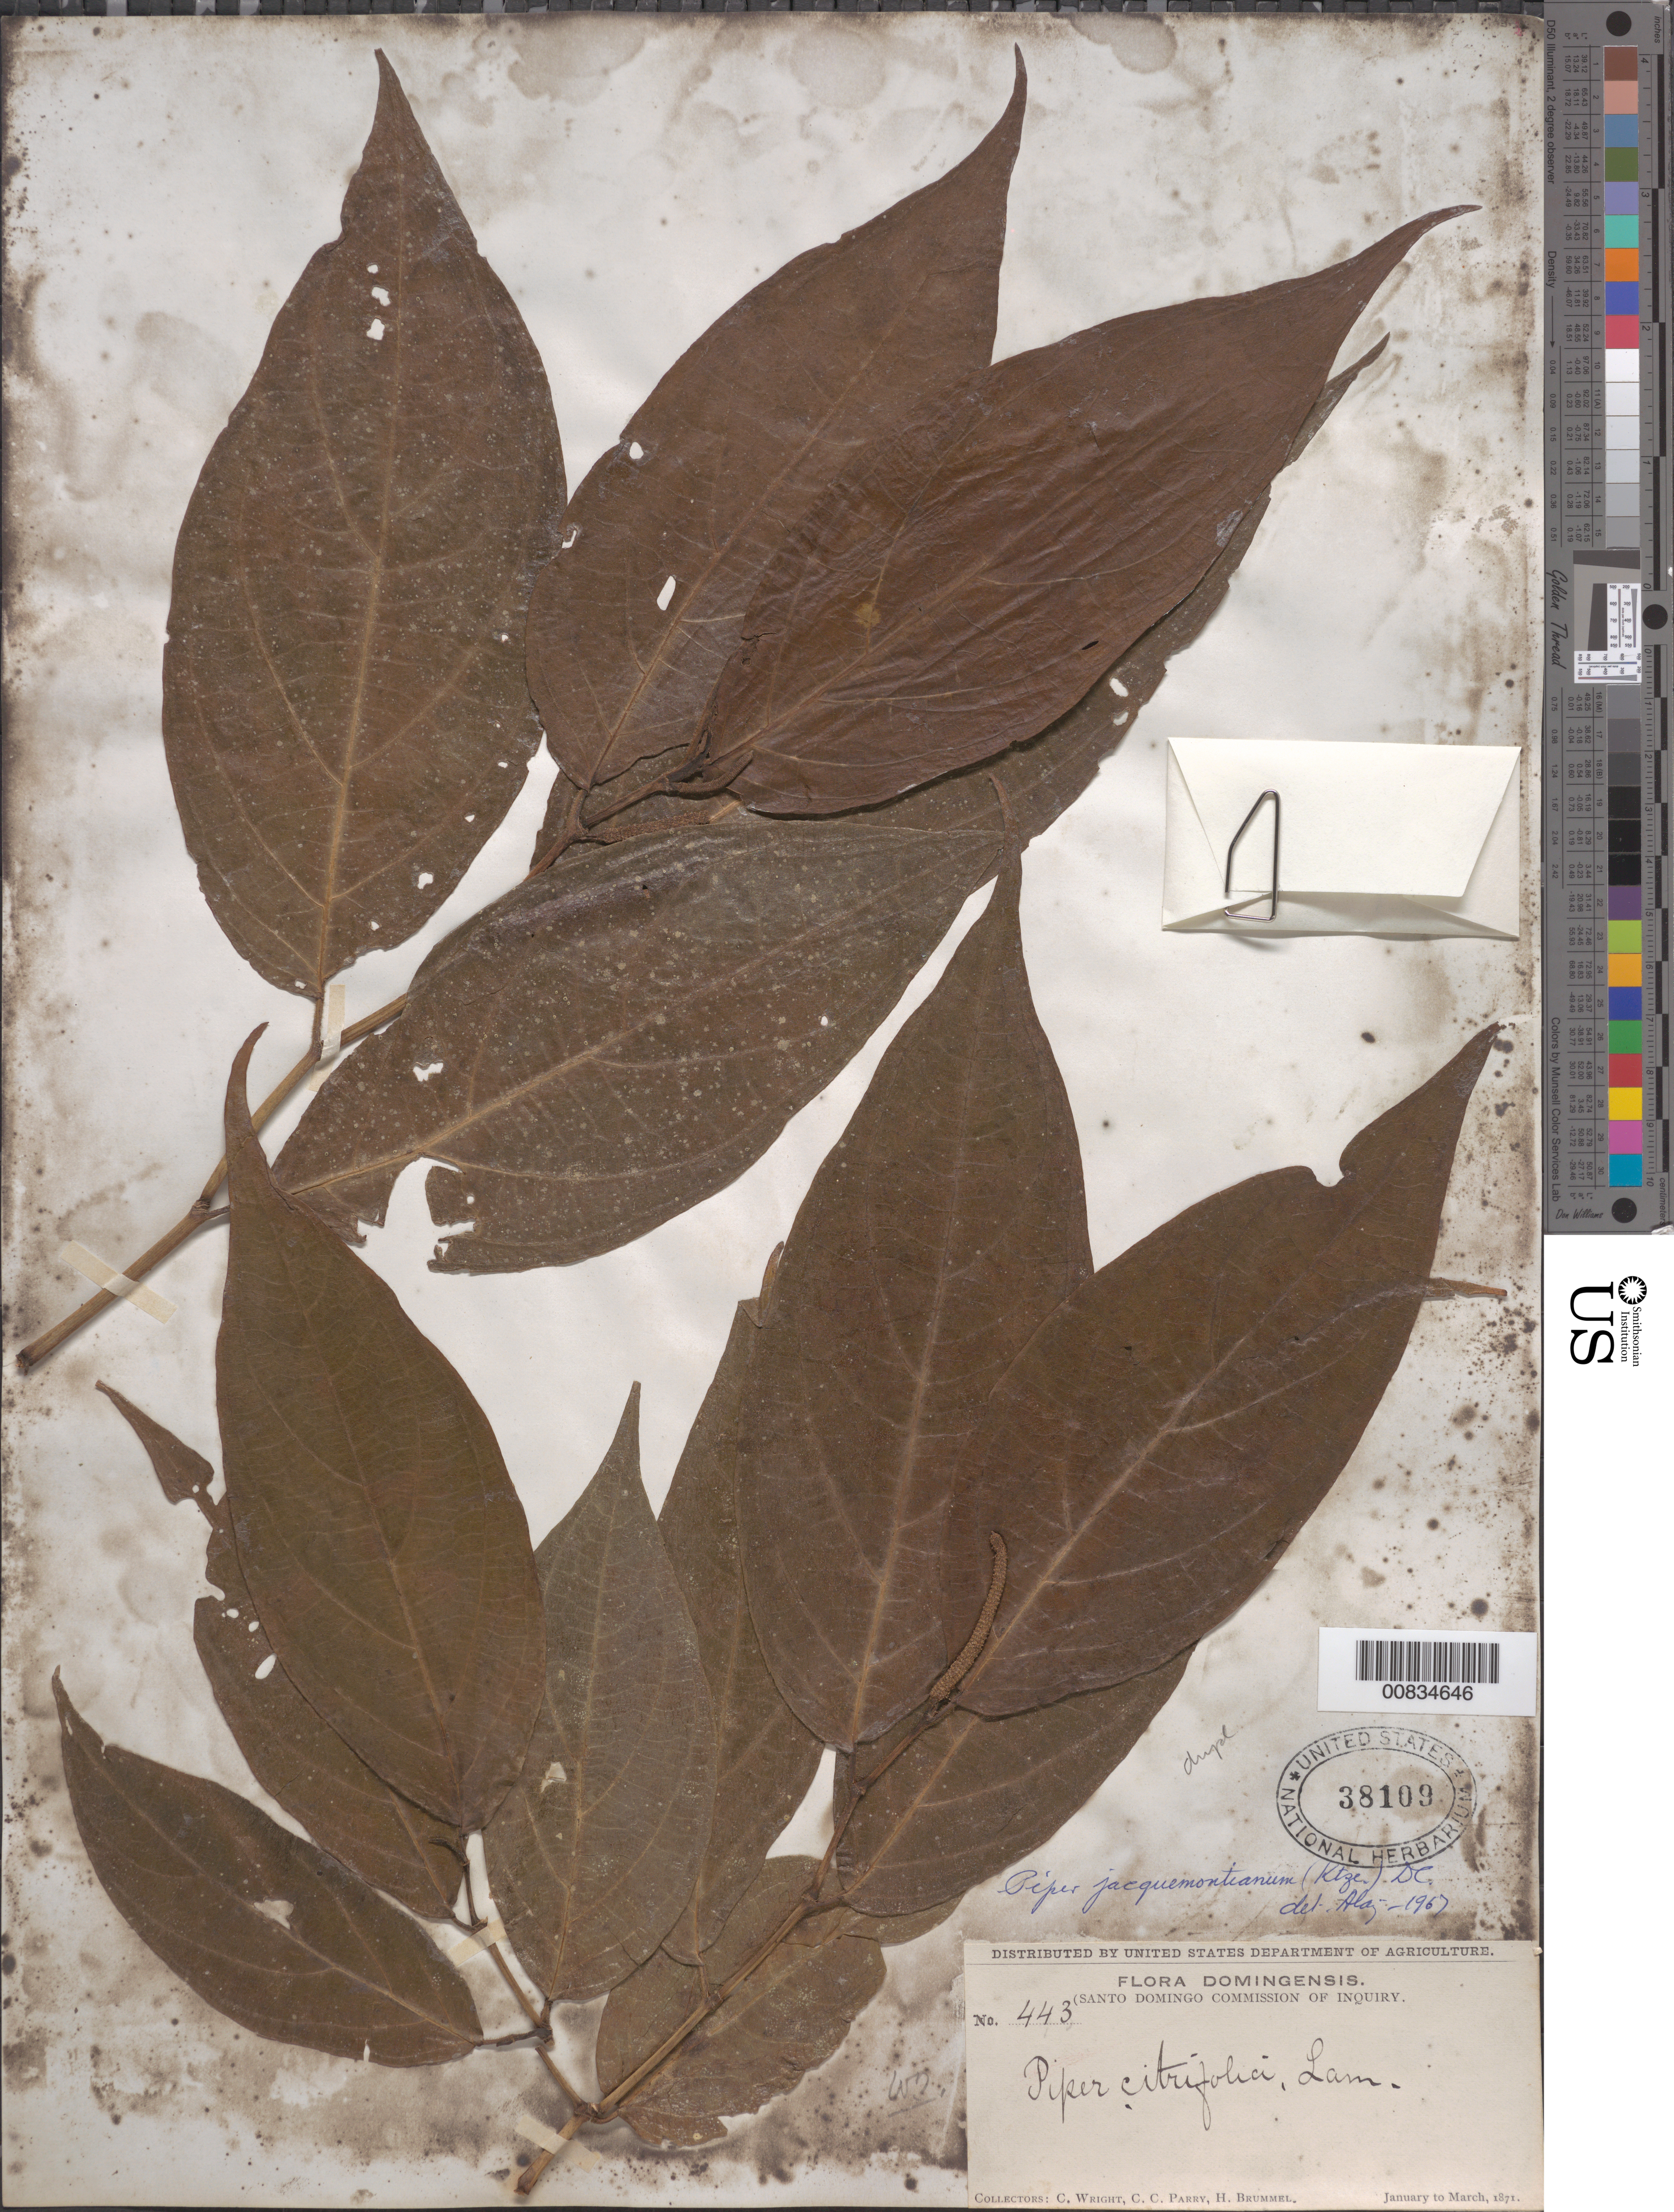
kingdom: Plantae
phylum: Tracheophyta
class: Magnoliopsida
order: Piperales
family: Piperaceae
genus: Piper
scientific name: Piper jacquemontianum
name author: Kunth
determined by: Liogier, Alain H.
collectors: C. Wright, C. C. Parry & H. Brummel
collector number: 443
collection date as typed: Jan 1871 to -- Mar 1871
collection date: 1871-01/1871-03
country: Dominican Republic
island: Hispaniola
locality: Dominican Republic.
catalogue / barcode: US 38109